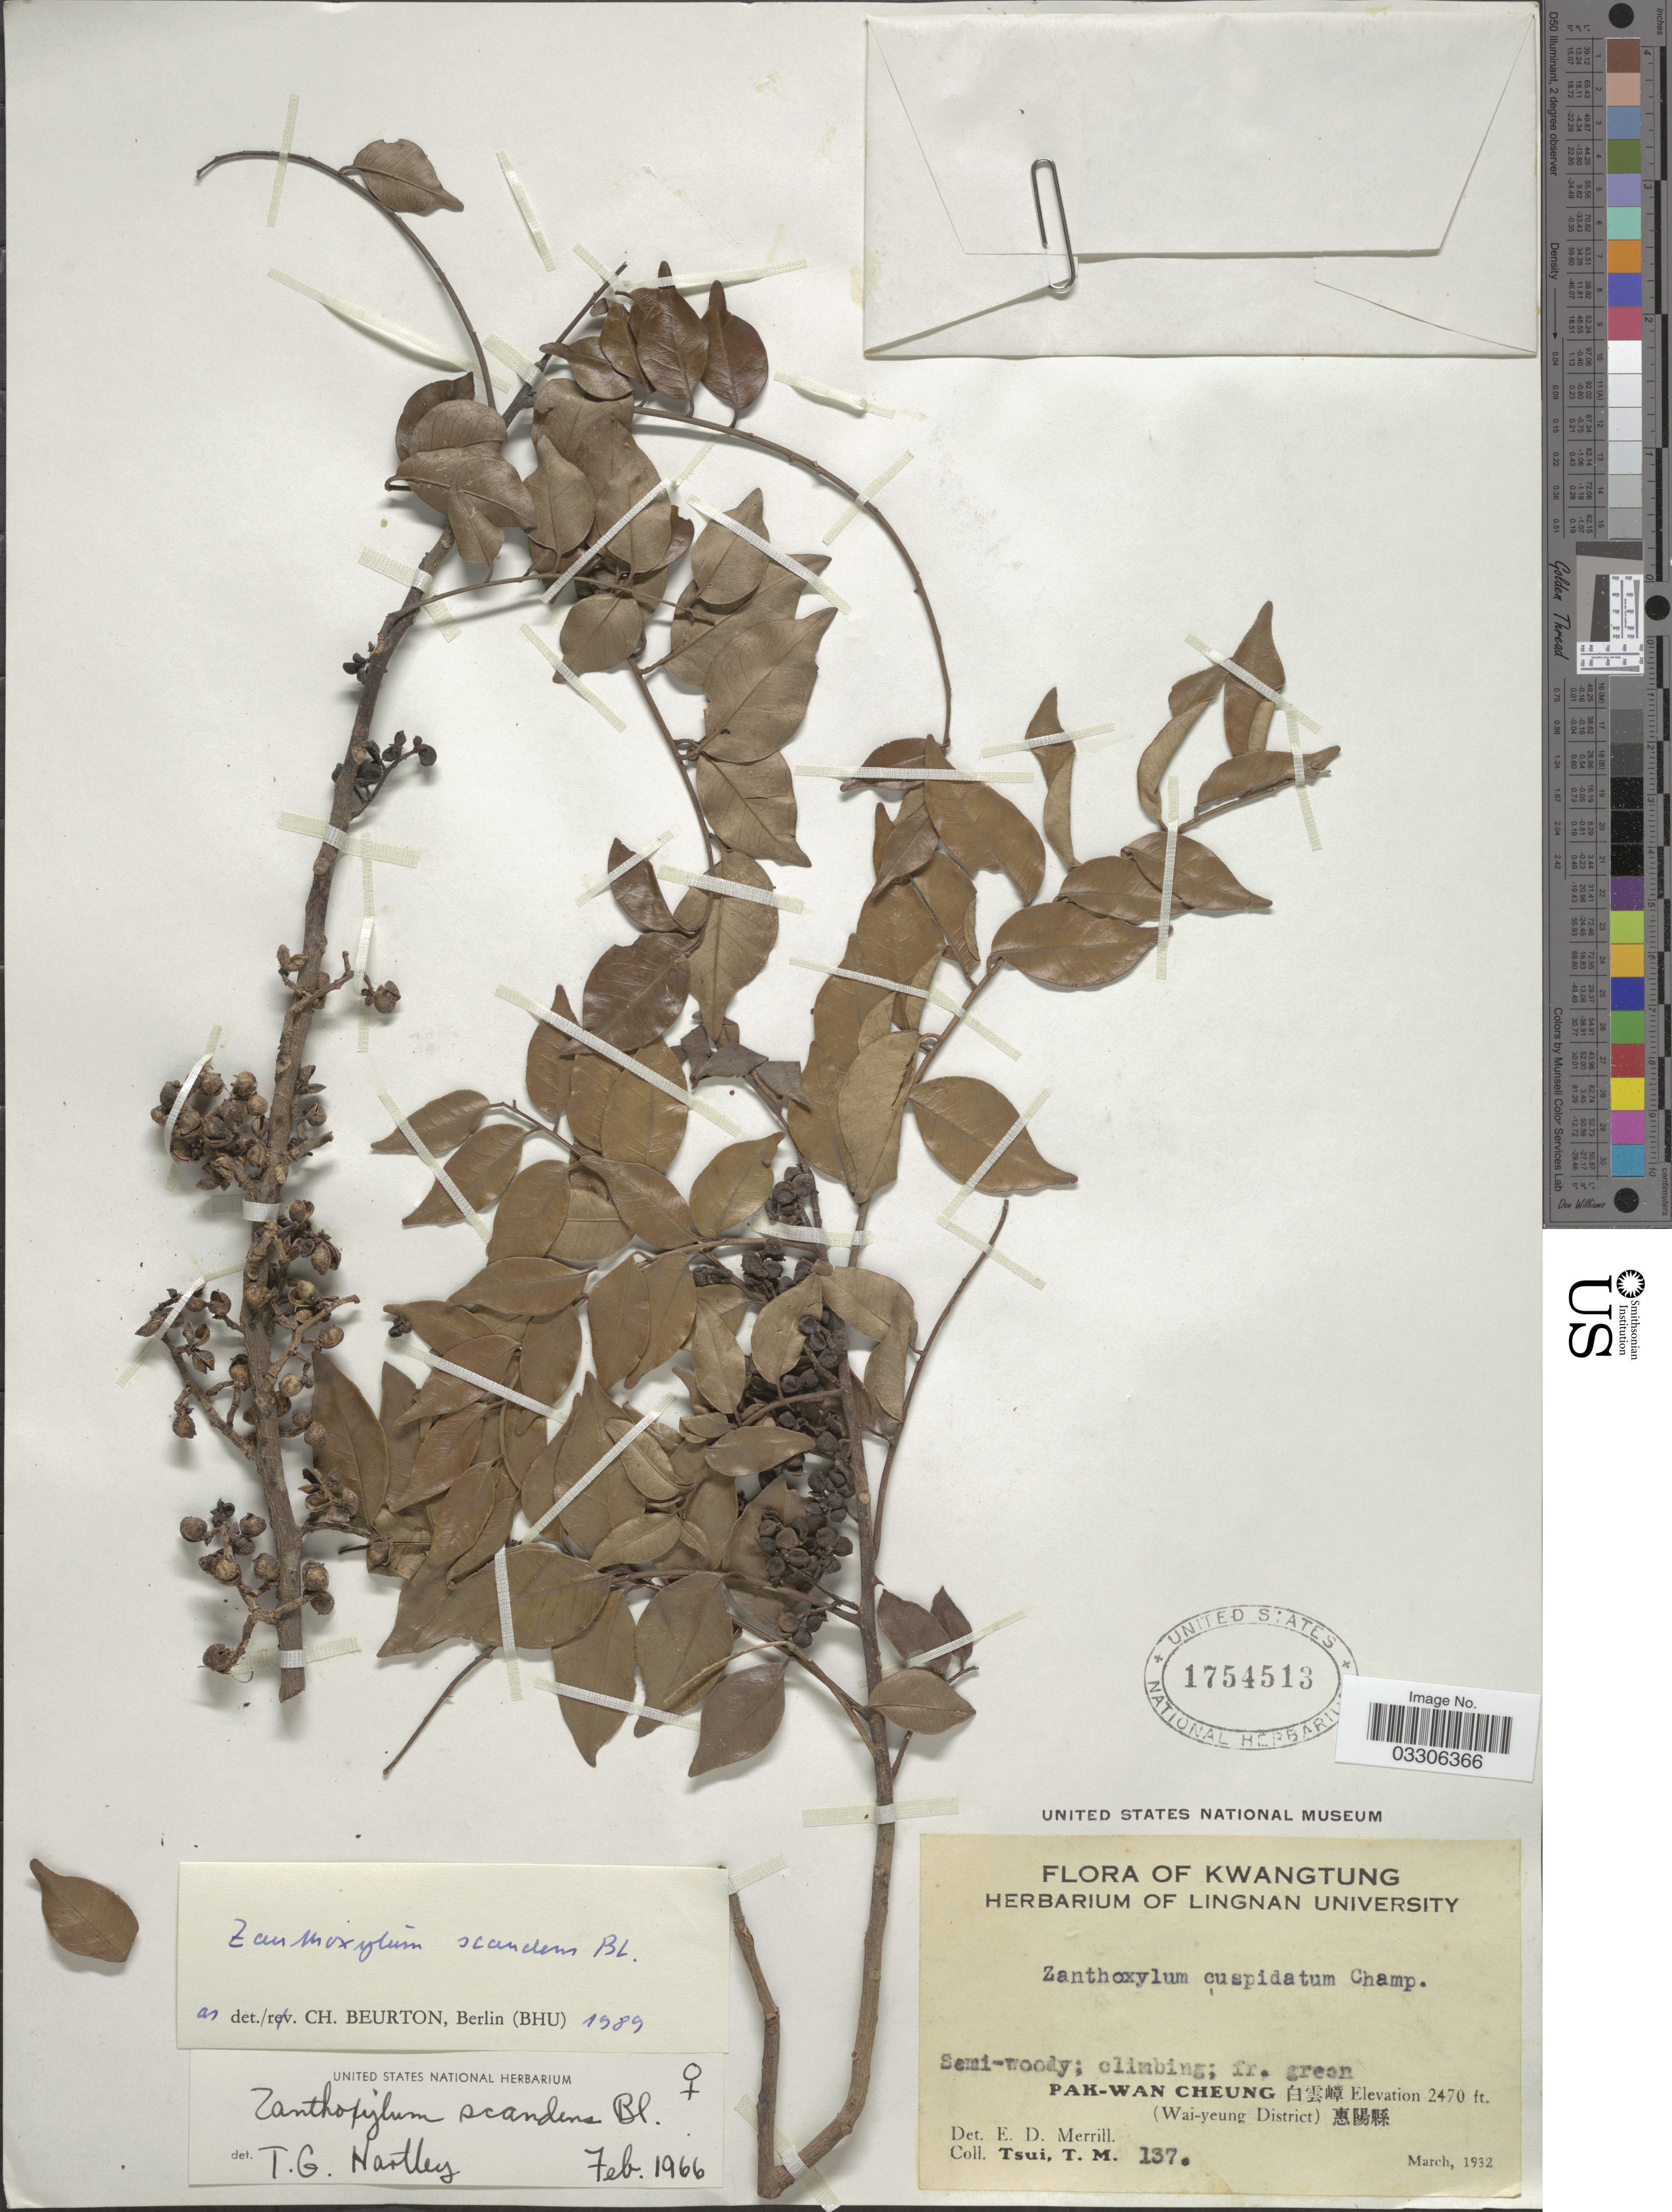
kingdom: Plantae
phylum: Tracheophyta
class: Magnoliopsida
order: Sapindales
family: Rutaceae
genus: Zanthoxylum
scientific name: Zanthoxylum scandens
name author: Blume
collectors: T. Tsui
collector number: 137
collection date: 1932-03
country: China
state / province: Guangdong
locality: Kwangtung. Pak-wan Cheung X. (Wai-yeung District) X.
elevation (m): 753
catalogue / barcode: US 1754513